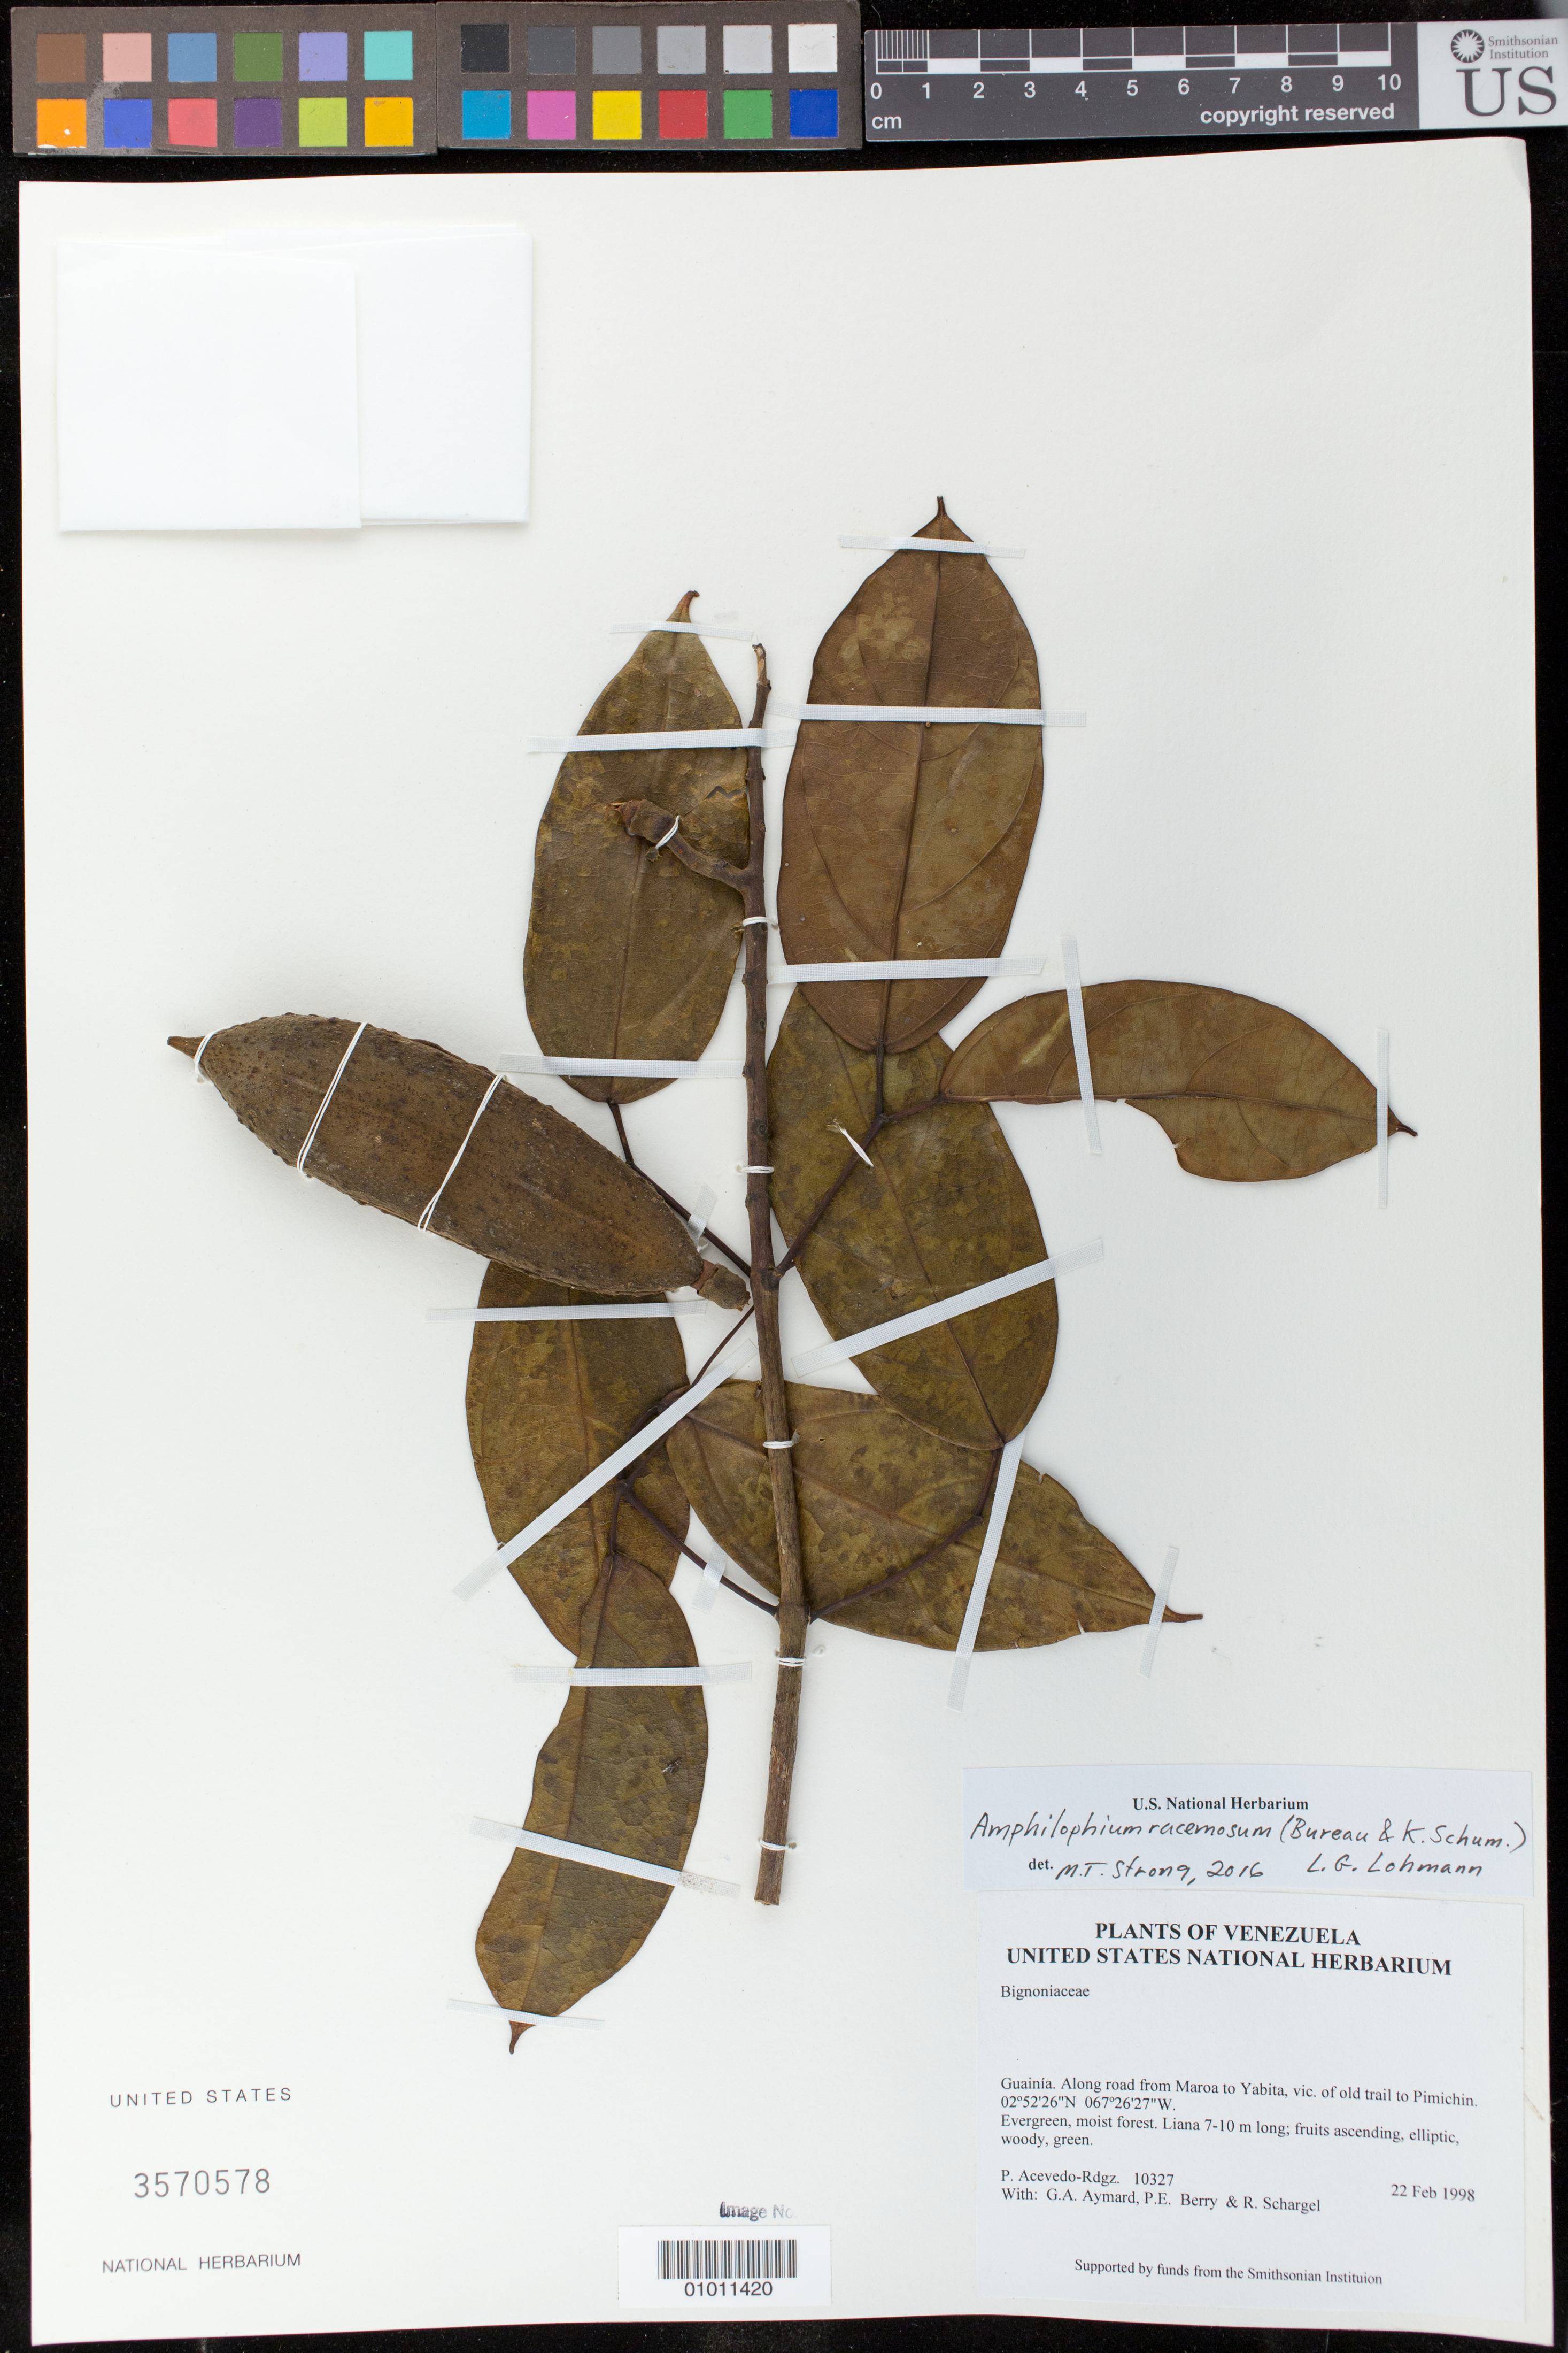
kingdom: Plantae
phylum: Tracheophyta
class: Magnoliopsida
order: Lamiales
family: Bignoniaceae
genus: Amphilophium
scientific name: Amphilophium racemosum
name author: (Bureau & K. Schum.) L.G. Lohmann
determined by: Strong, M. T., (US), Smithsonian Institution - National Museum of Natural History (UNITED STATES)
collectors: P. Acevedo-Rodr., G. A. Aymard, P. E. Berry & R. Schargel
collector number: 10327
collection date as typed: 22 Feb 1998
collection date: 1998-02-22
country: Venezuela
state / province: Amazonas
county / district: Maroa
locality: Along road from Maroa to Yabita, vic. of old trail to Pimichin.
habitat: Evergreen, moist forest.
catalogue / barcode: US 3570578